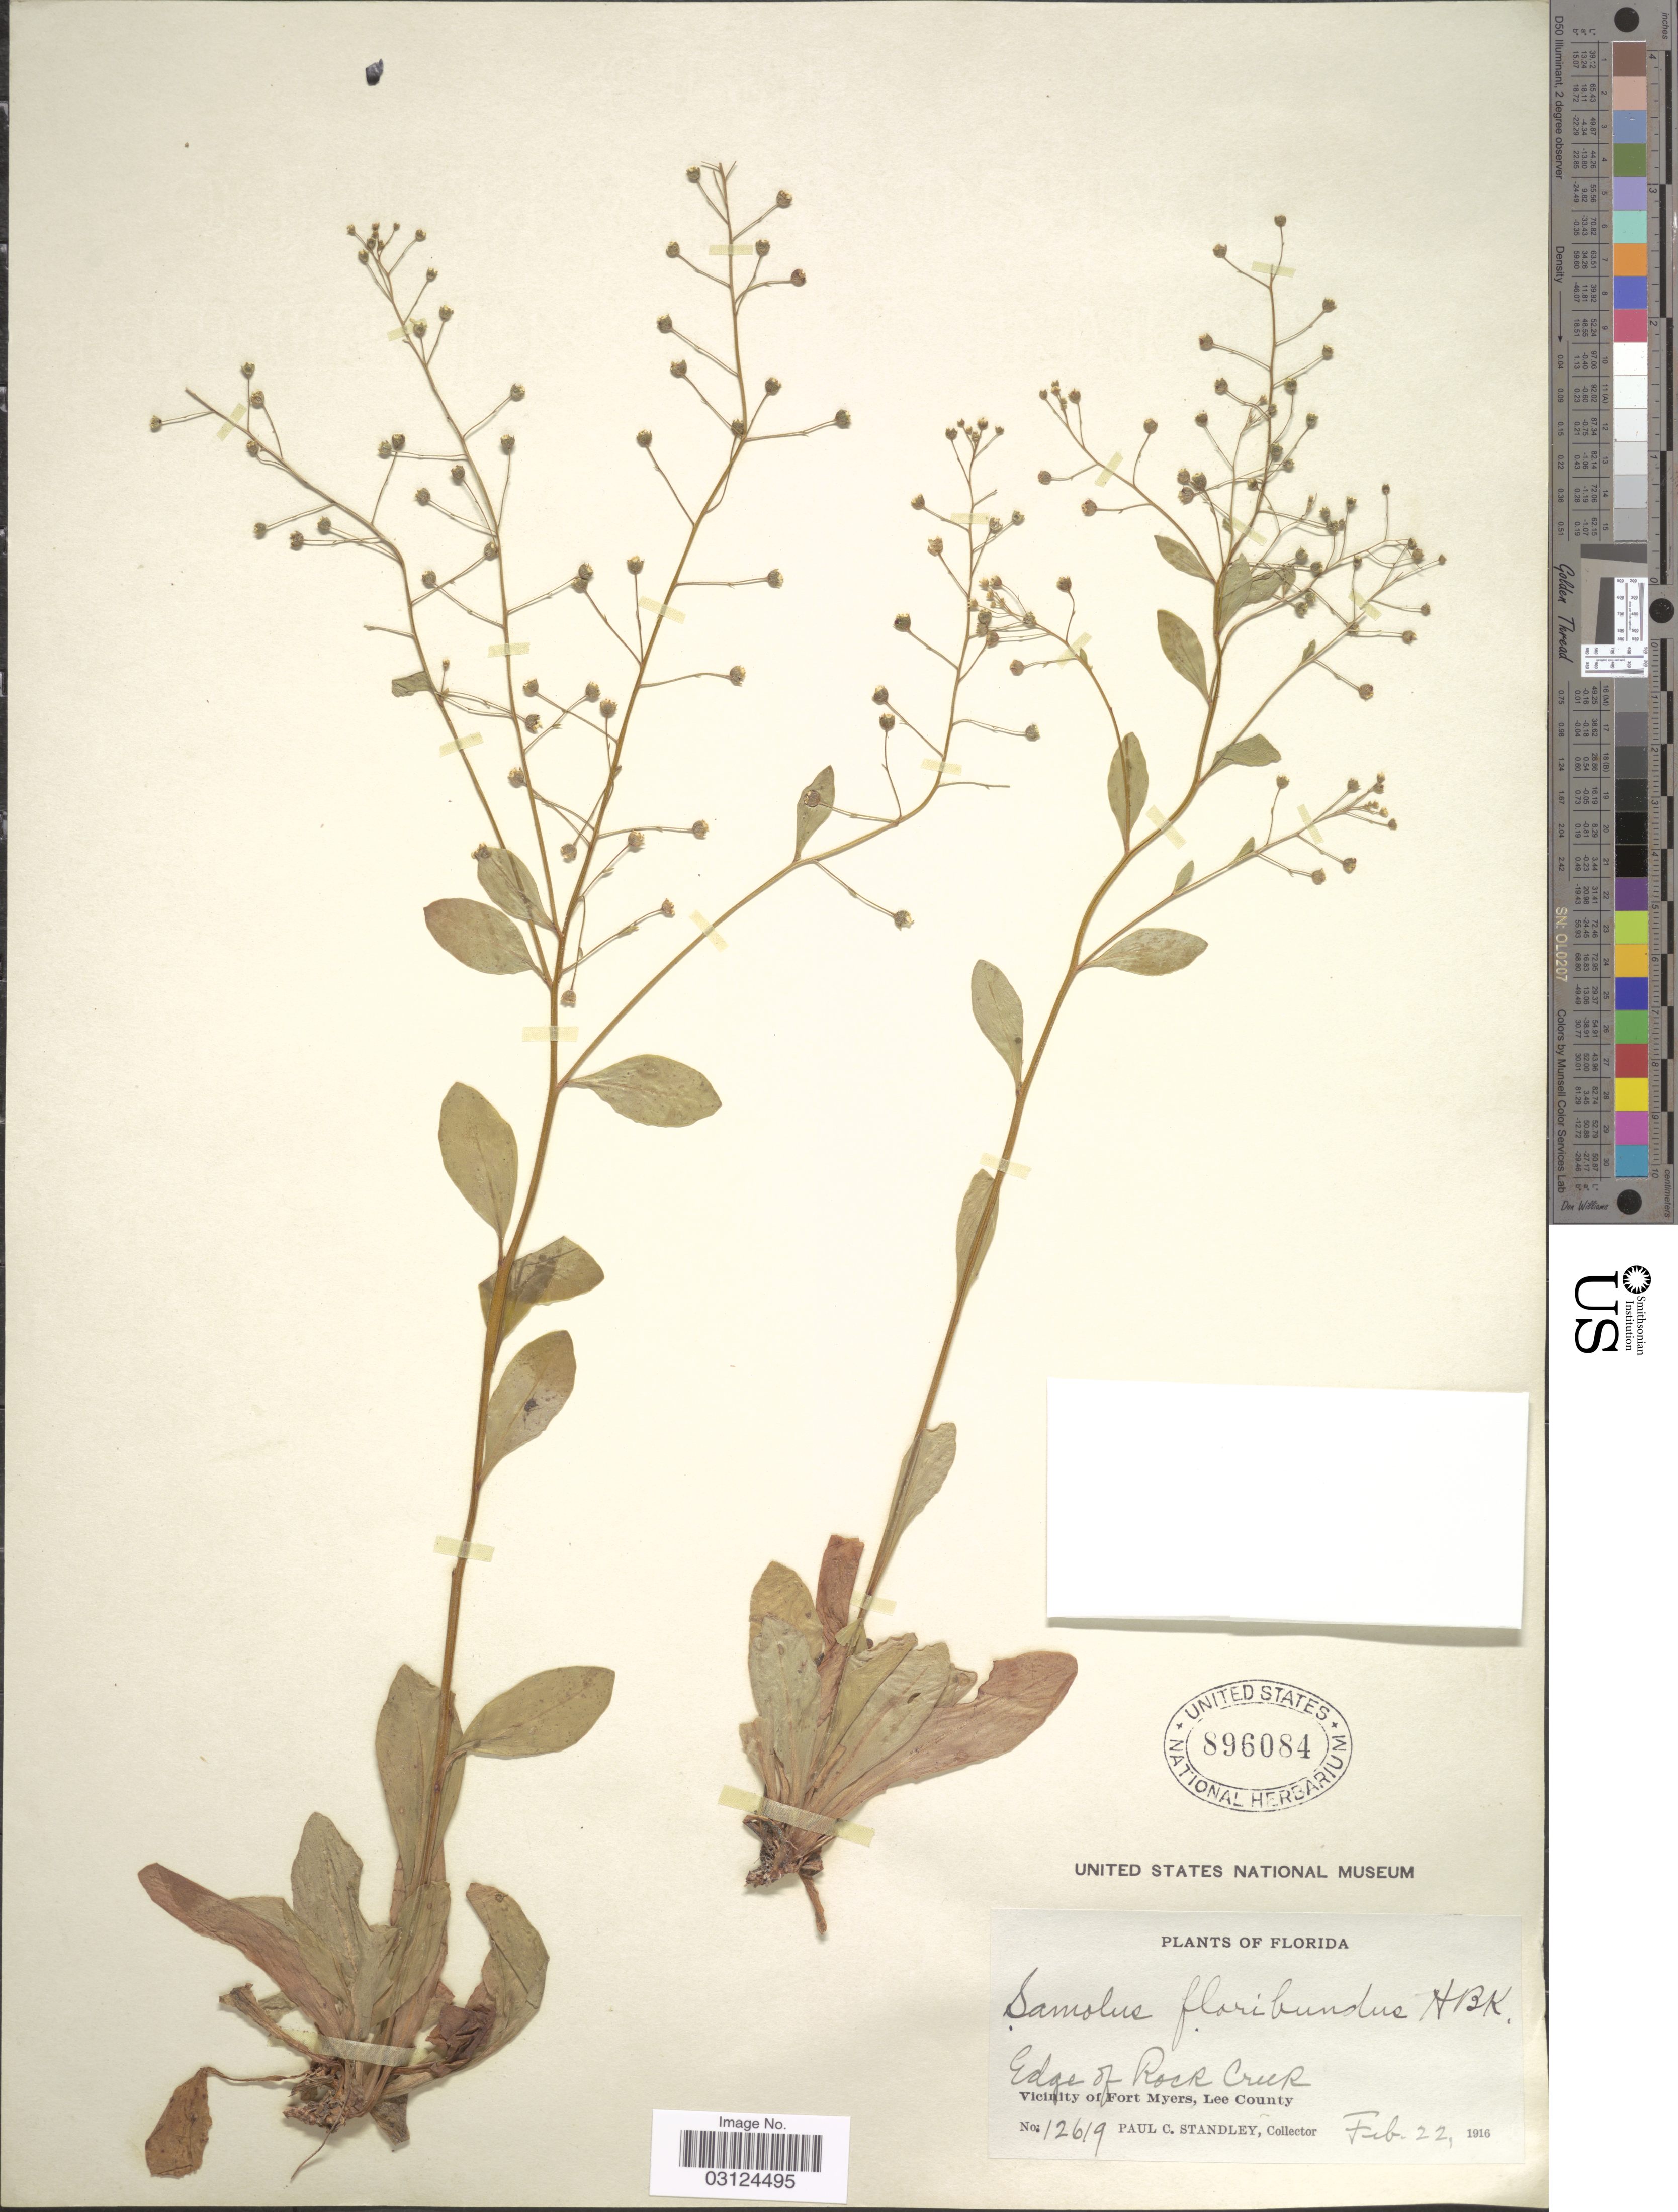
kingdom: Plantae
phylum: Tracheophyta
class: Magnoliopsida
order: Ericales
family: Primulaceae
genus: Samolus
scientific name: Samolus parviflorus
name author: Raf.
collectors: P. C. Standley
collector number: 12619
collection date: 1916-02-22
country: United States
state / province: Florida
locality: Edge of Rock Creek, Vicinity of Fort Myers, Lee County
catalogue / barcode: US 896084